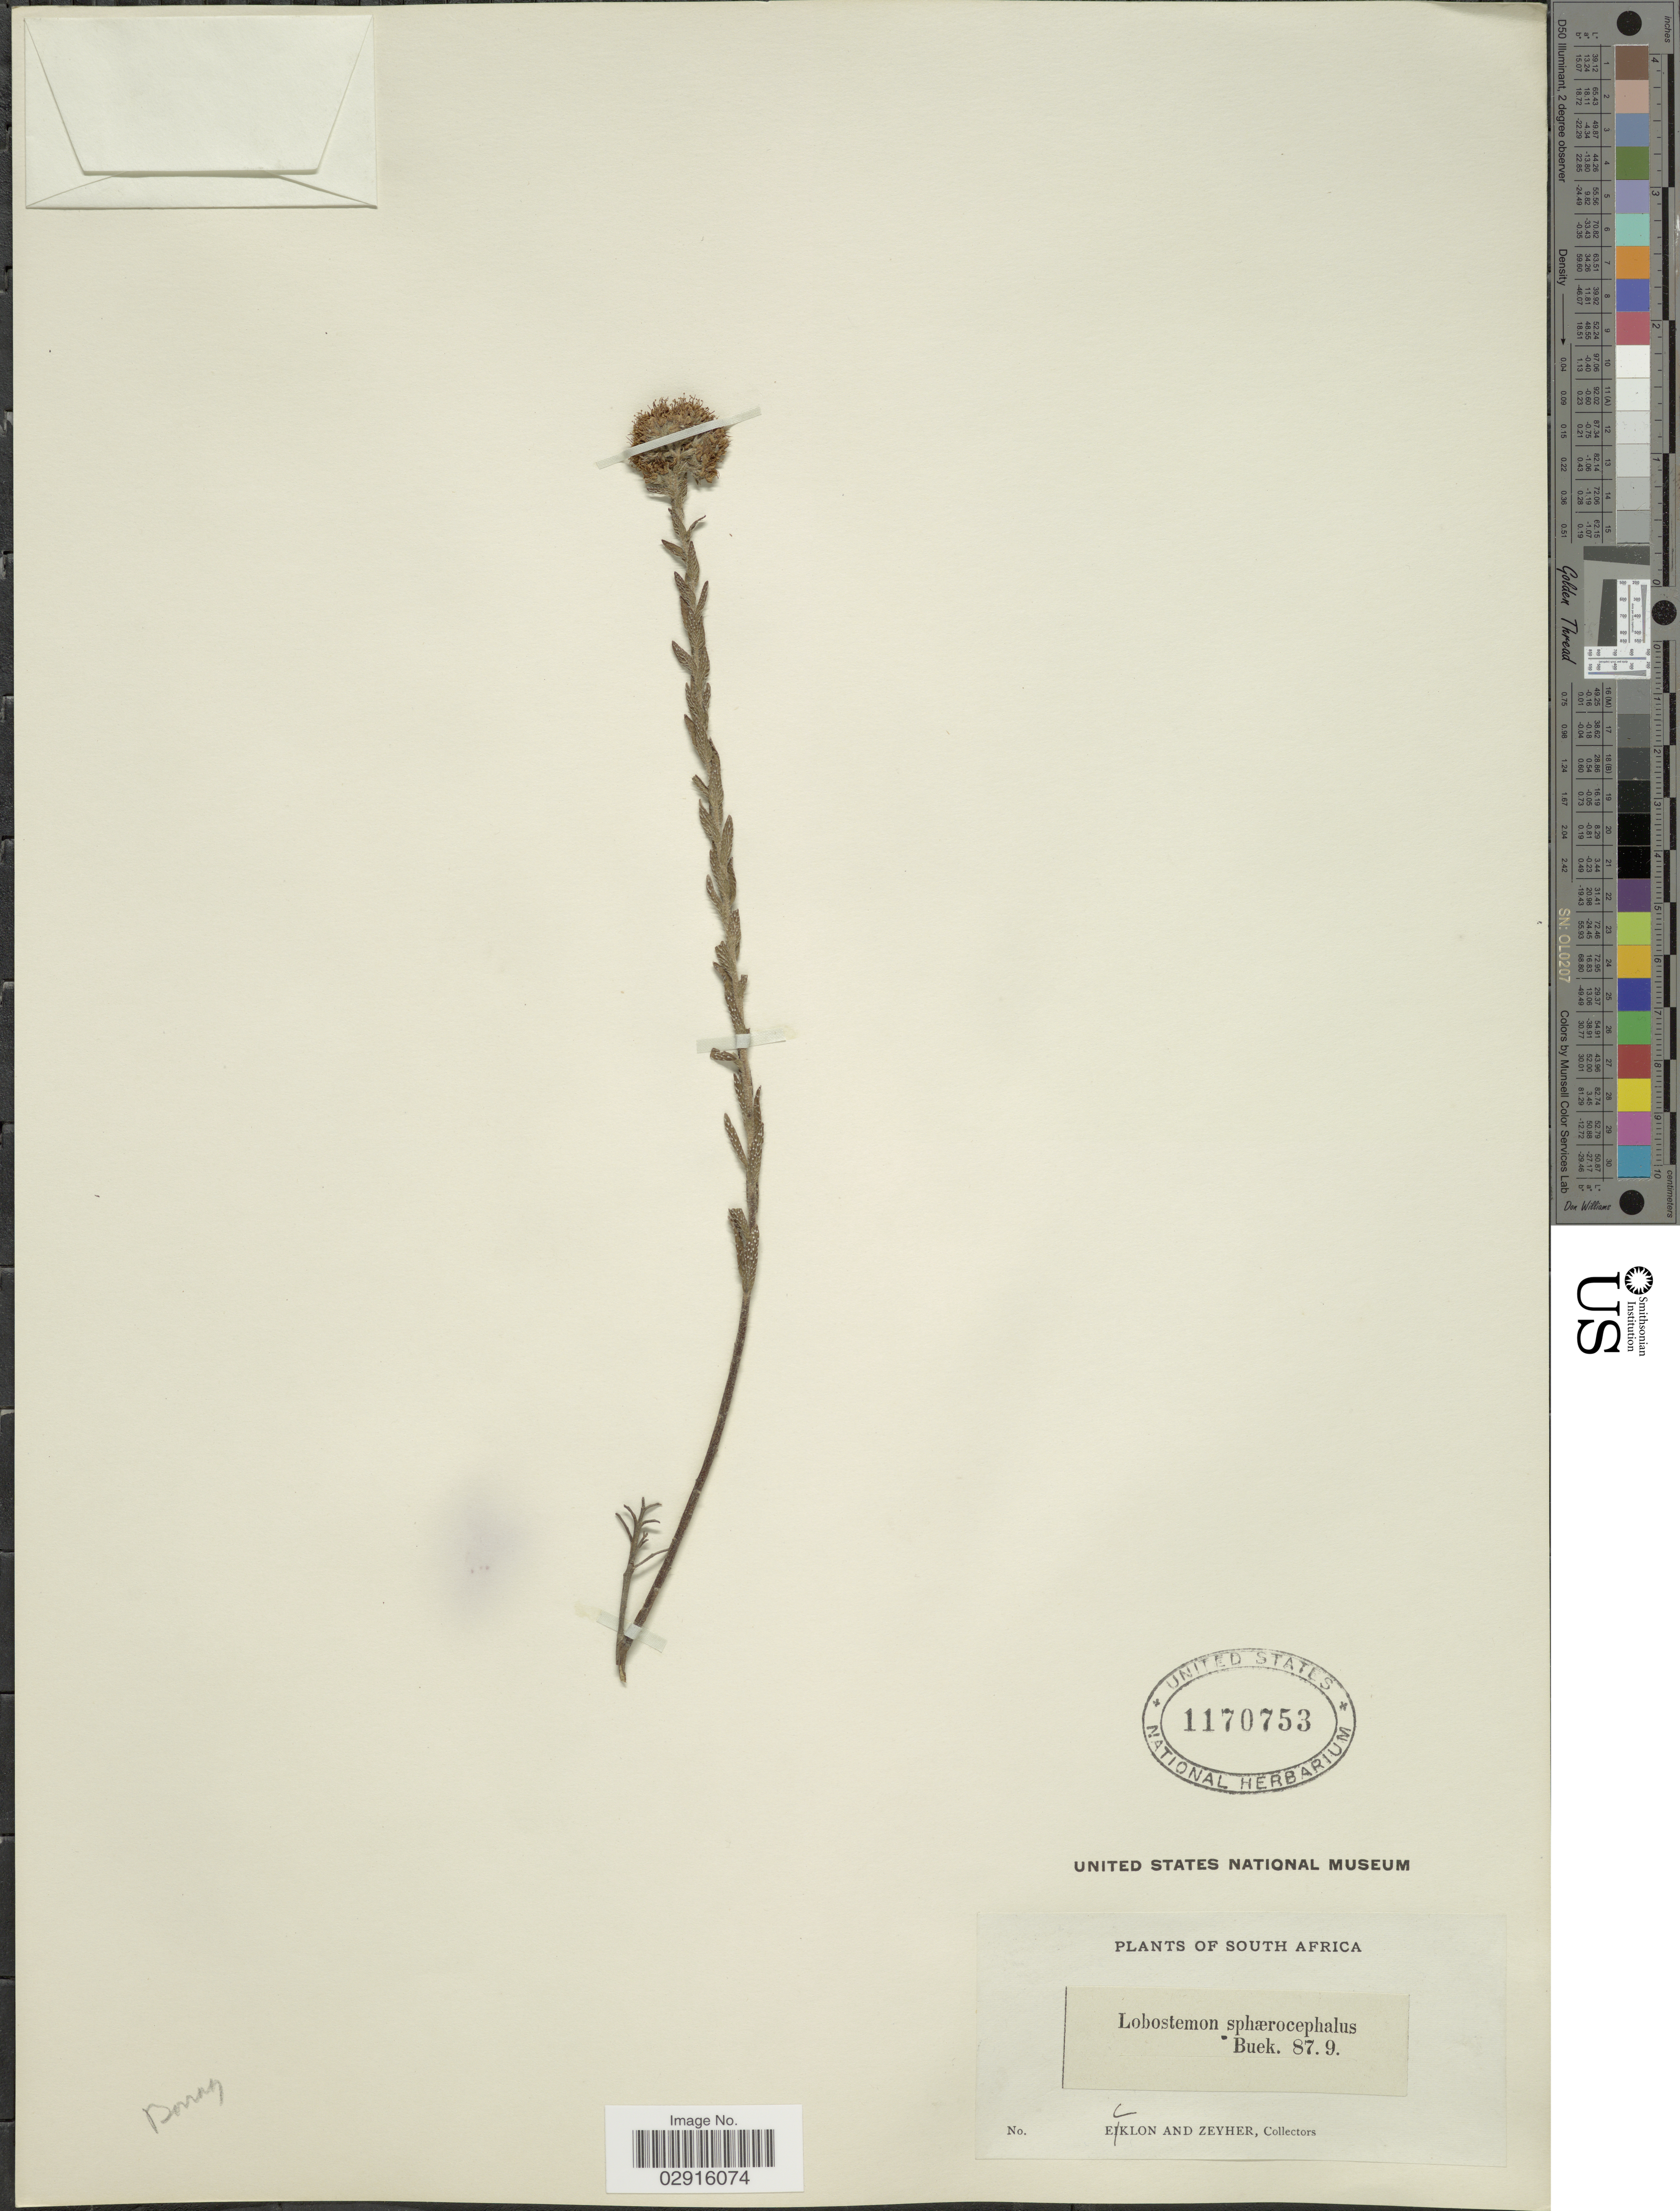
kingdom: Plantae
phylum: Tracheophyta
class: Magnoliopsida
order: Boraginales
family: Boraginaceae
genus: Lobostemon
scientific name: Lobostemon sphaerocephalus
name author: H. Buek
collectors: -. Ecklon & -. Zeyher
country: South Africa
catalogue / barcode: US 1170753